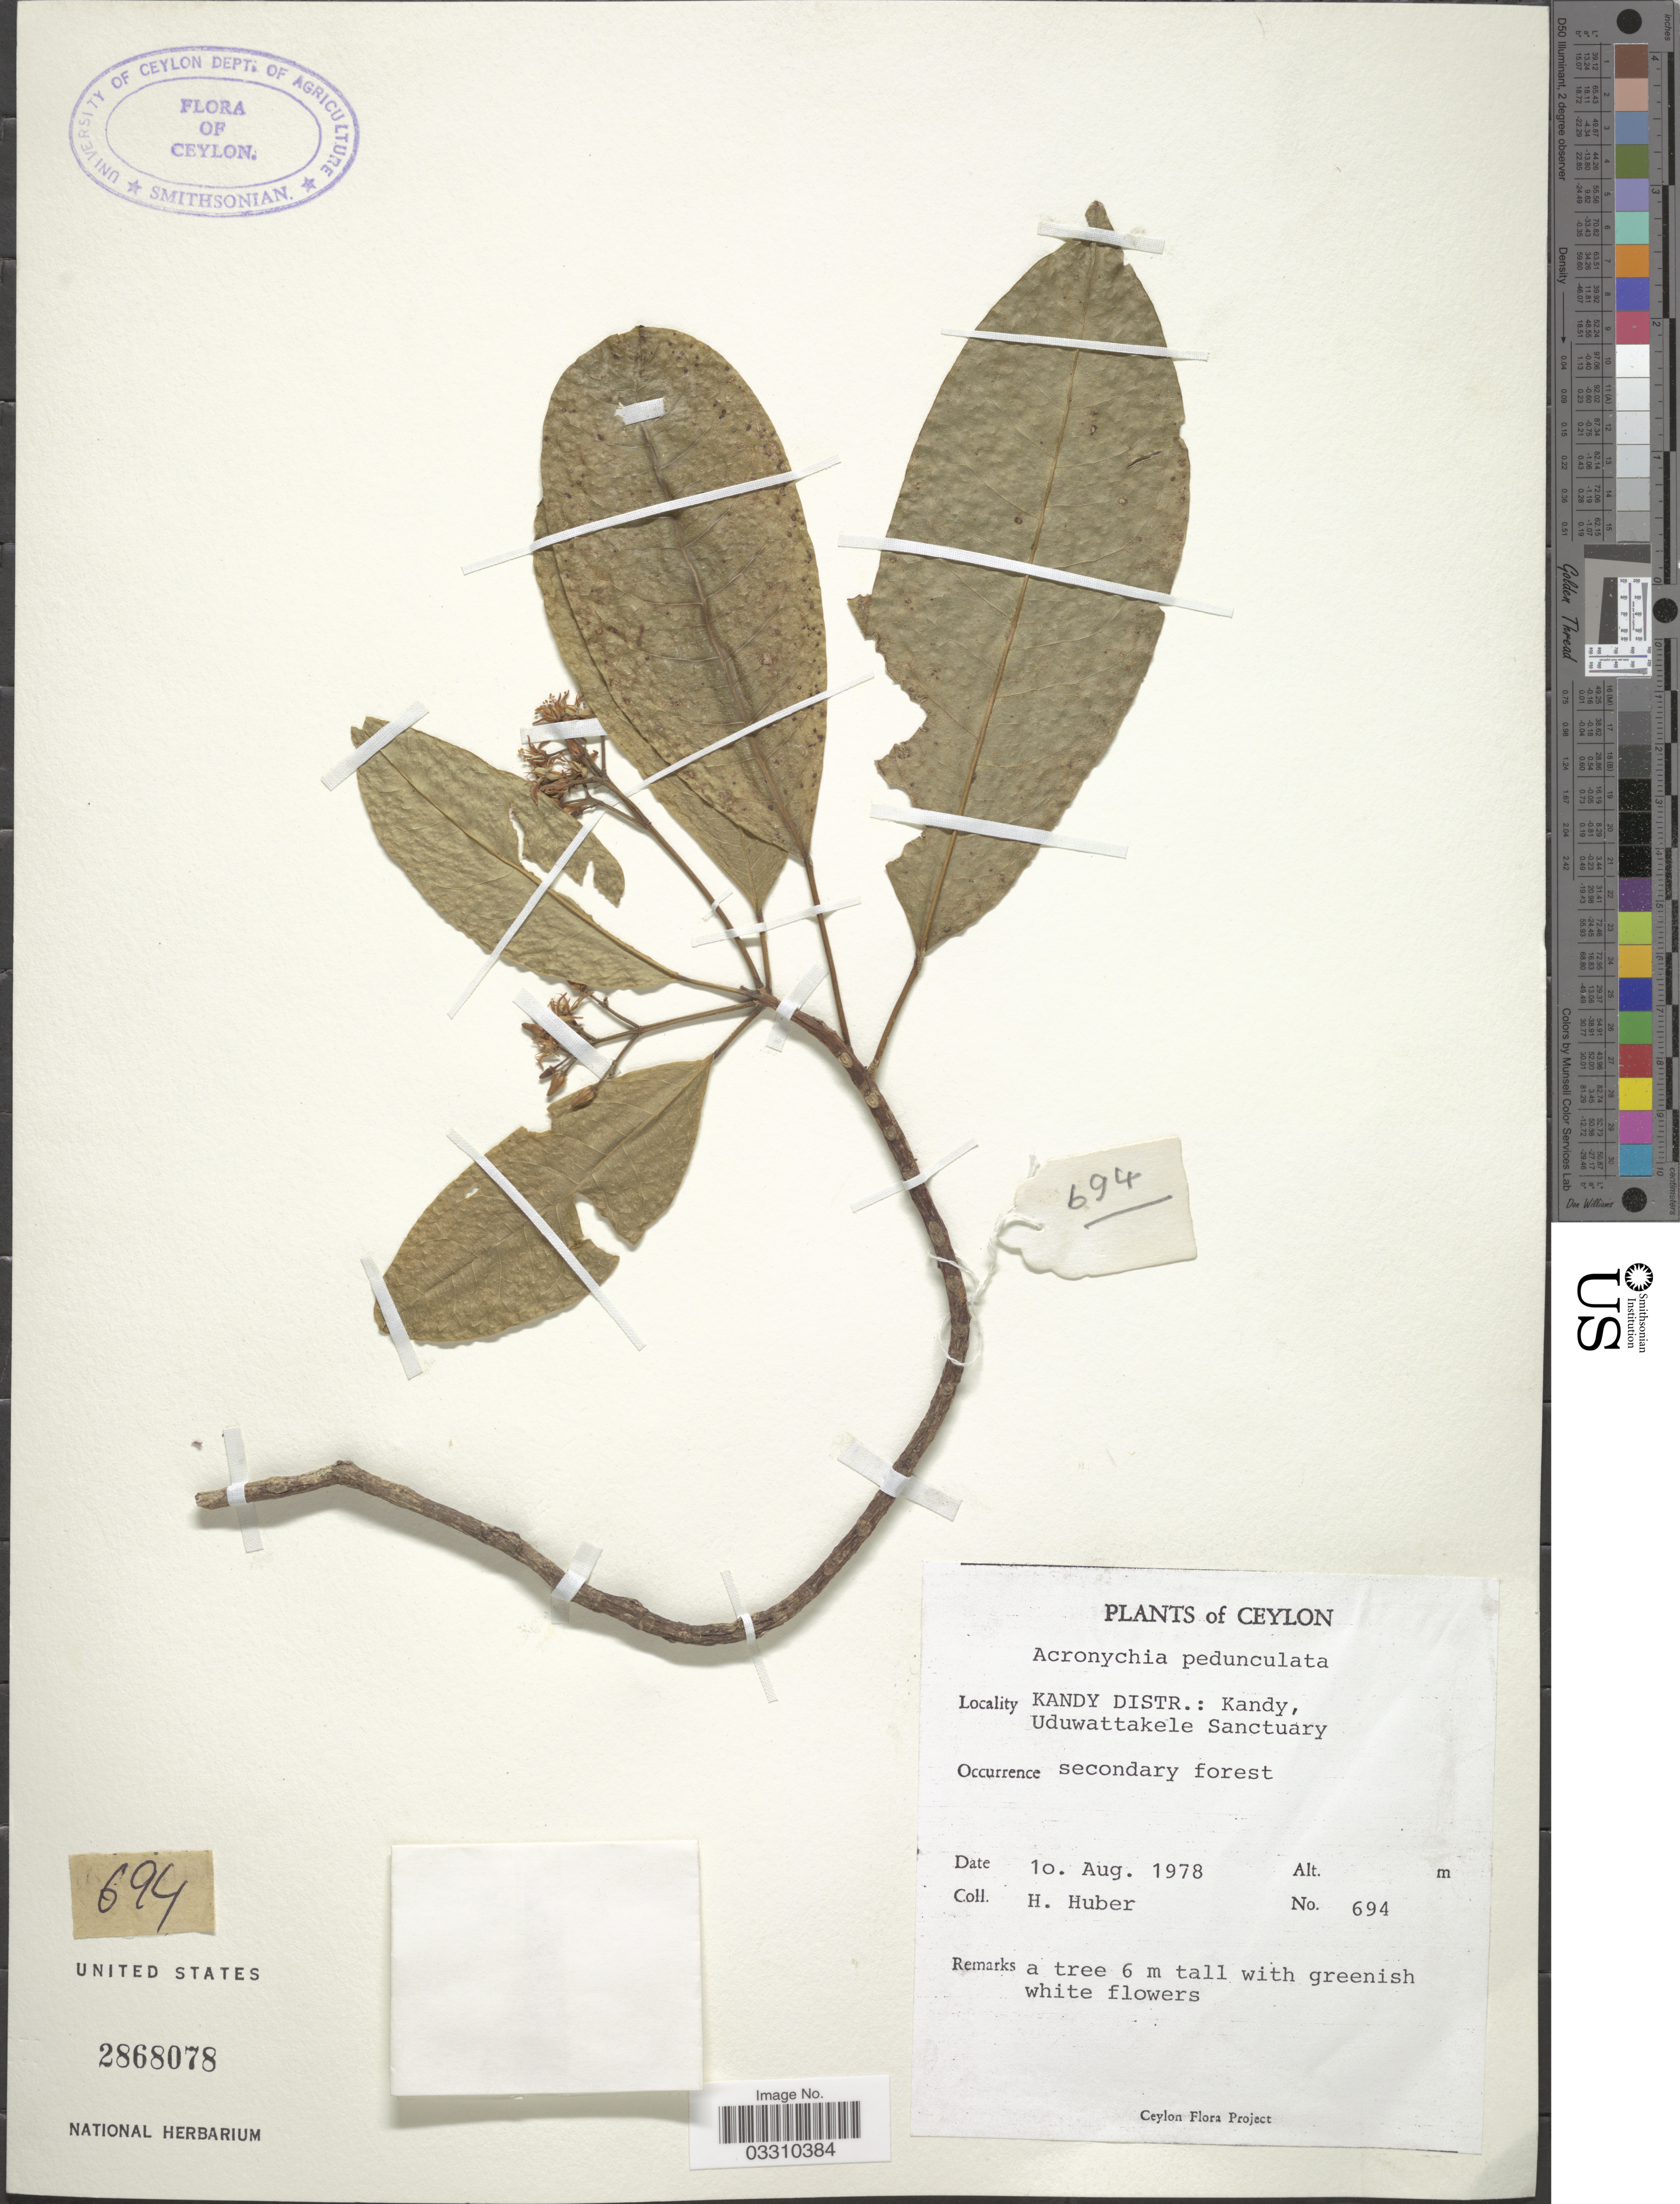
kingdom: Plantae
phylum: Tracheophyta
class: Magnoliopsida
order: Sapindales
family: Rutaceae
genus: Acronychia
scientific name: Acronychia pedunculata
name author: (L.) Miq.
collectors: H. Huber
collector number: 694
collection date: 1978-08-10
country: Sri Lanka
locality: Ceylon, Kandy Distr.: Kandy, Uduwattakele Sanctuary.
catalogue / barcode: US 2868078